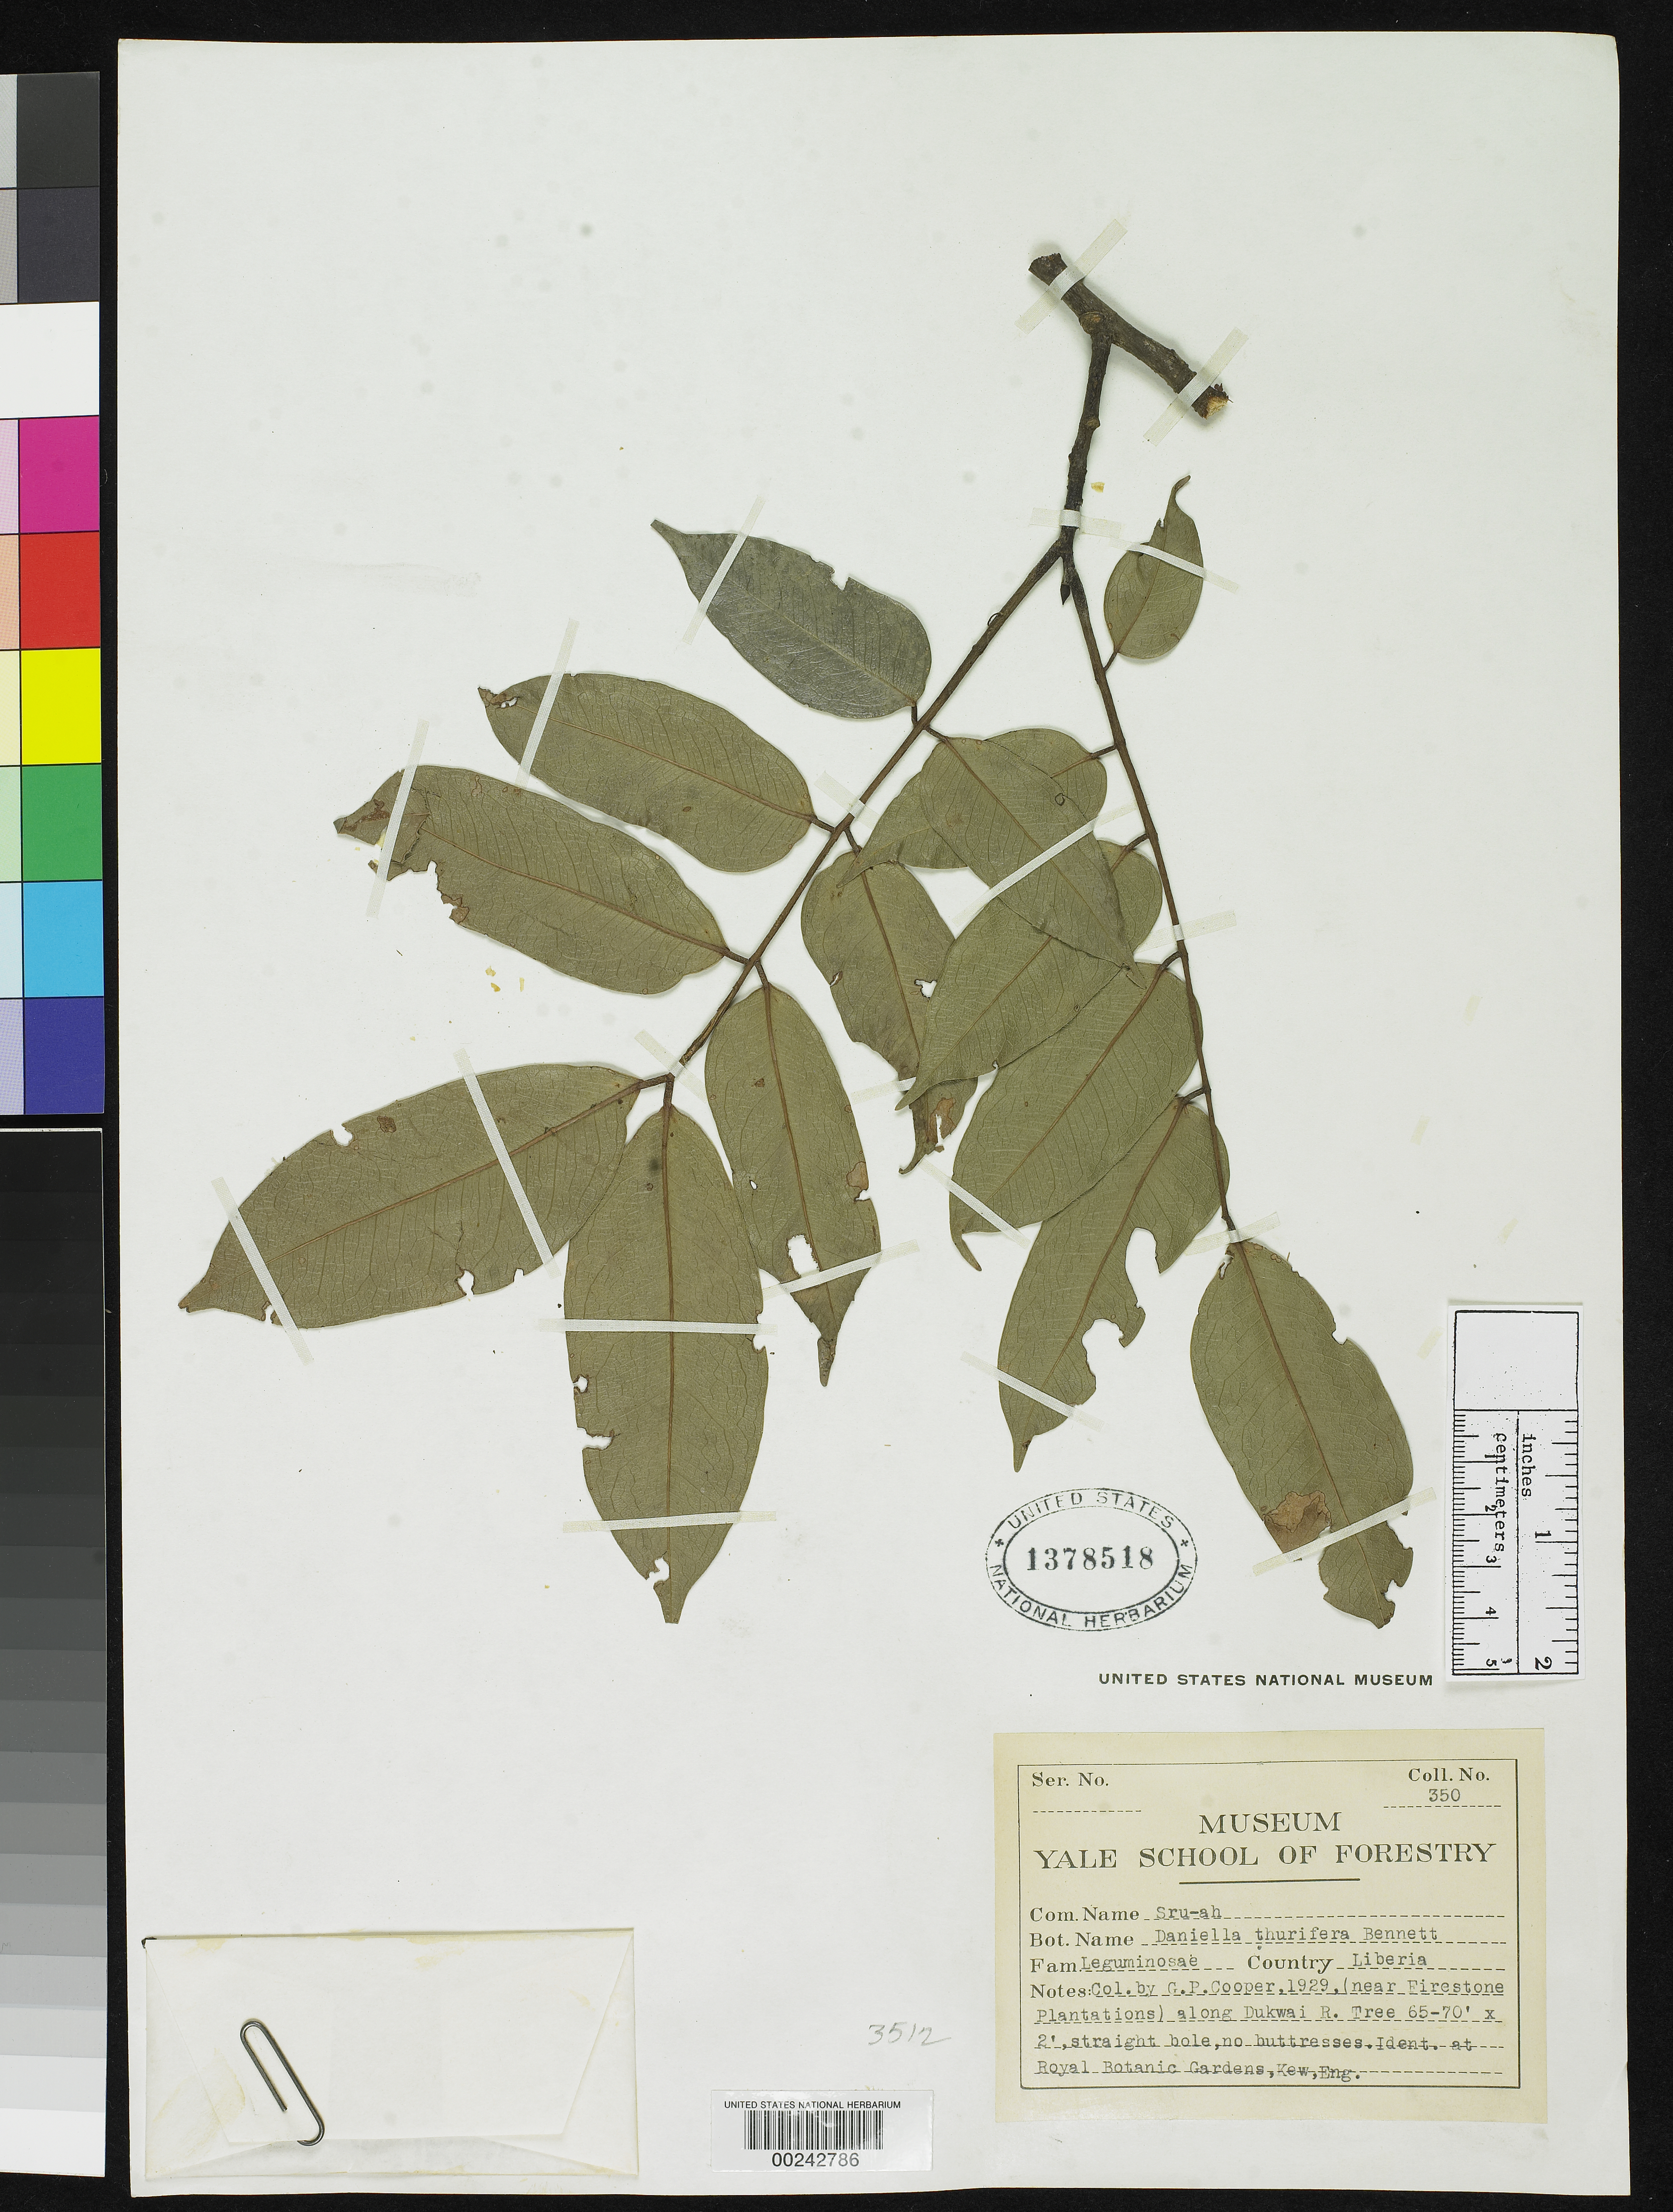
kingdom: Plantae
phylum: Tracheophyta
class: Magnoliopsida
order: Fabales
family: Fabaceae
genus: Daniellia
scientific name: Daniellia thurifera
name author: Benn.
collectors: G. Cooper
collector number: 350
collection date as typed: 1929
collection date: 1929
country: Liberia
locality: Near firestone plantations, along dukwai river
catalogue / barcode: US 1378518